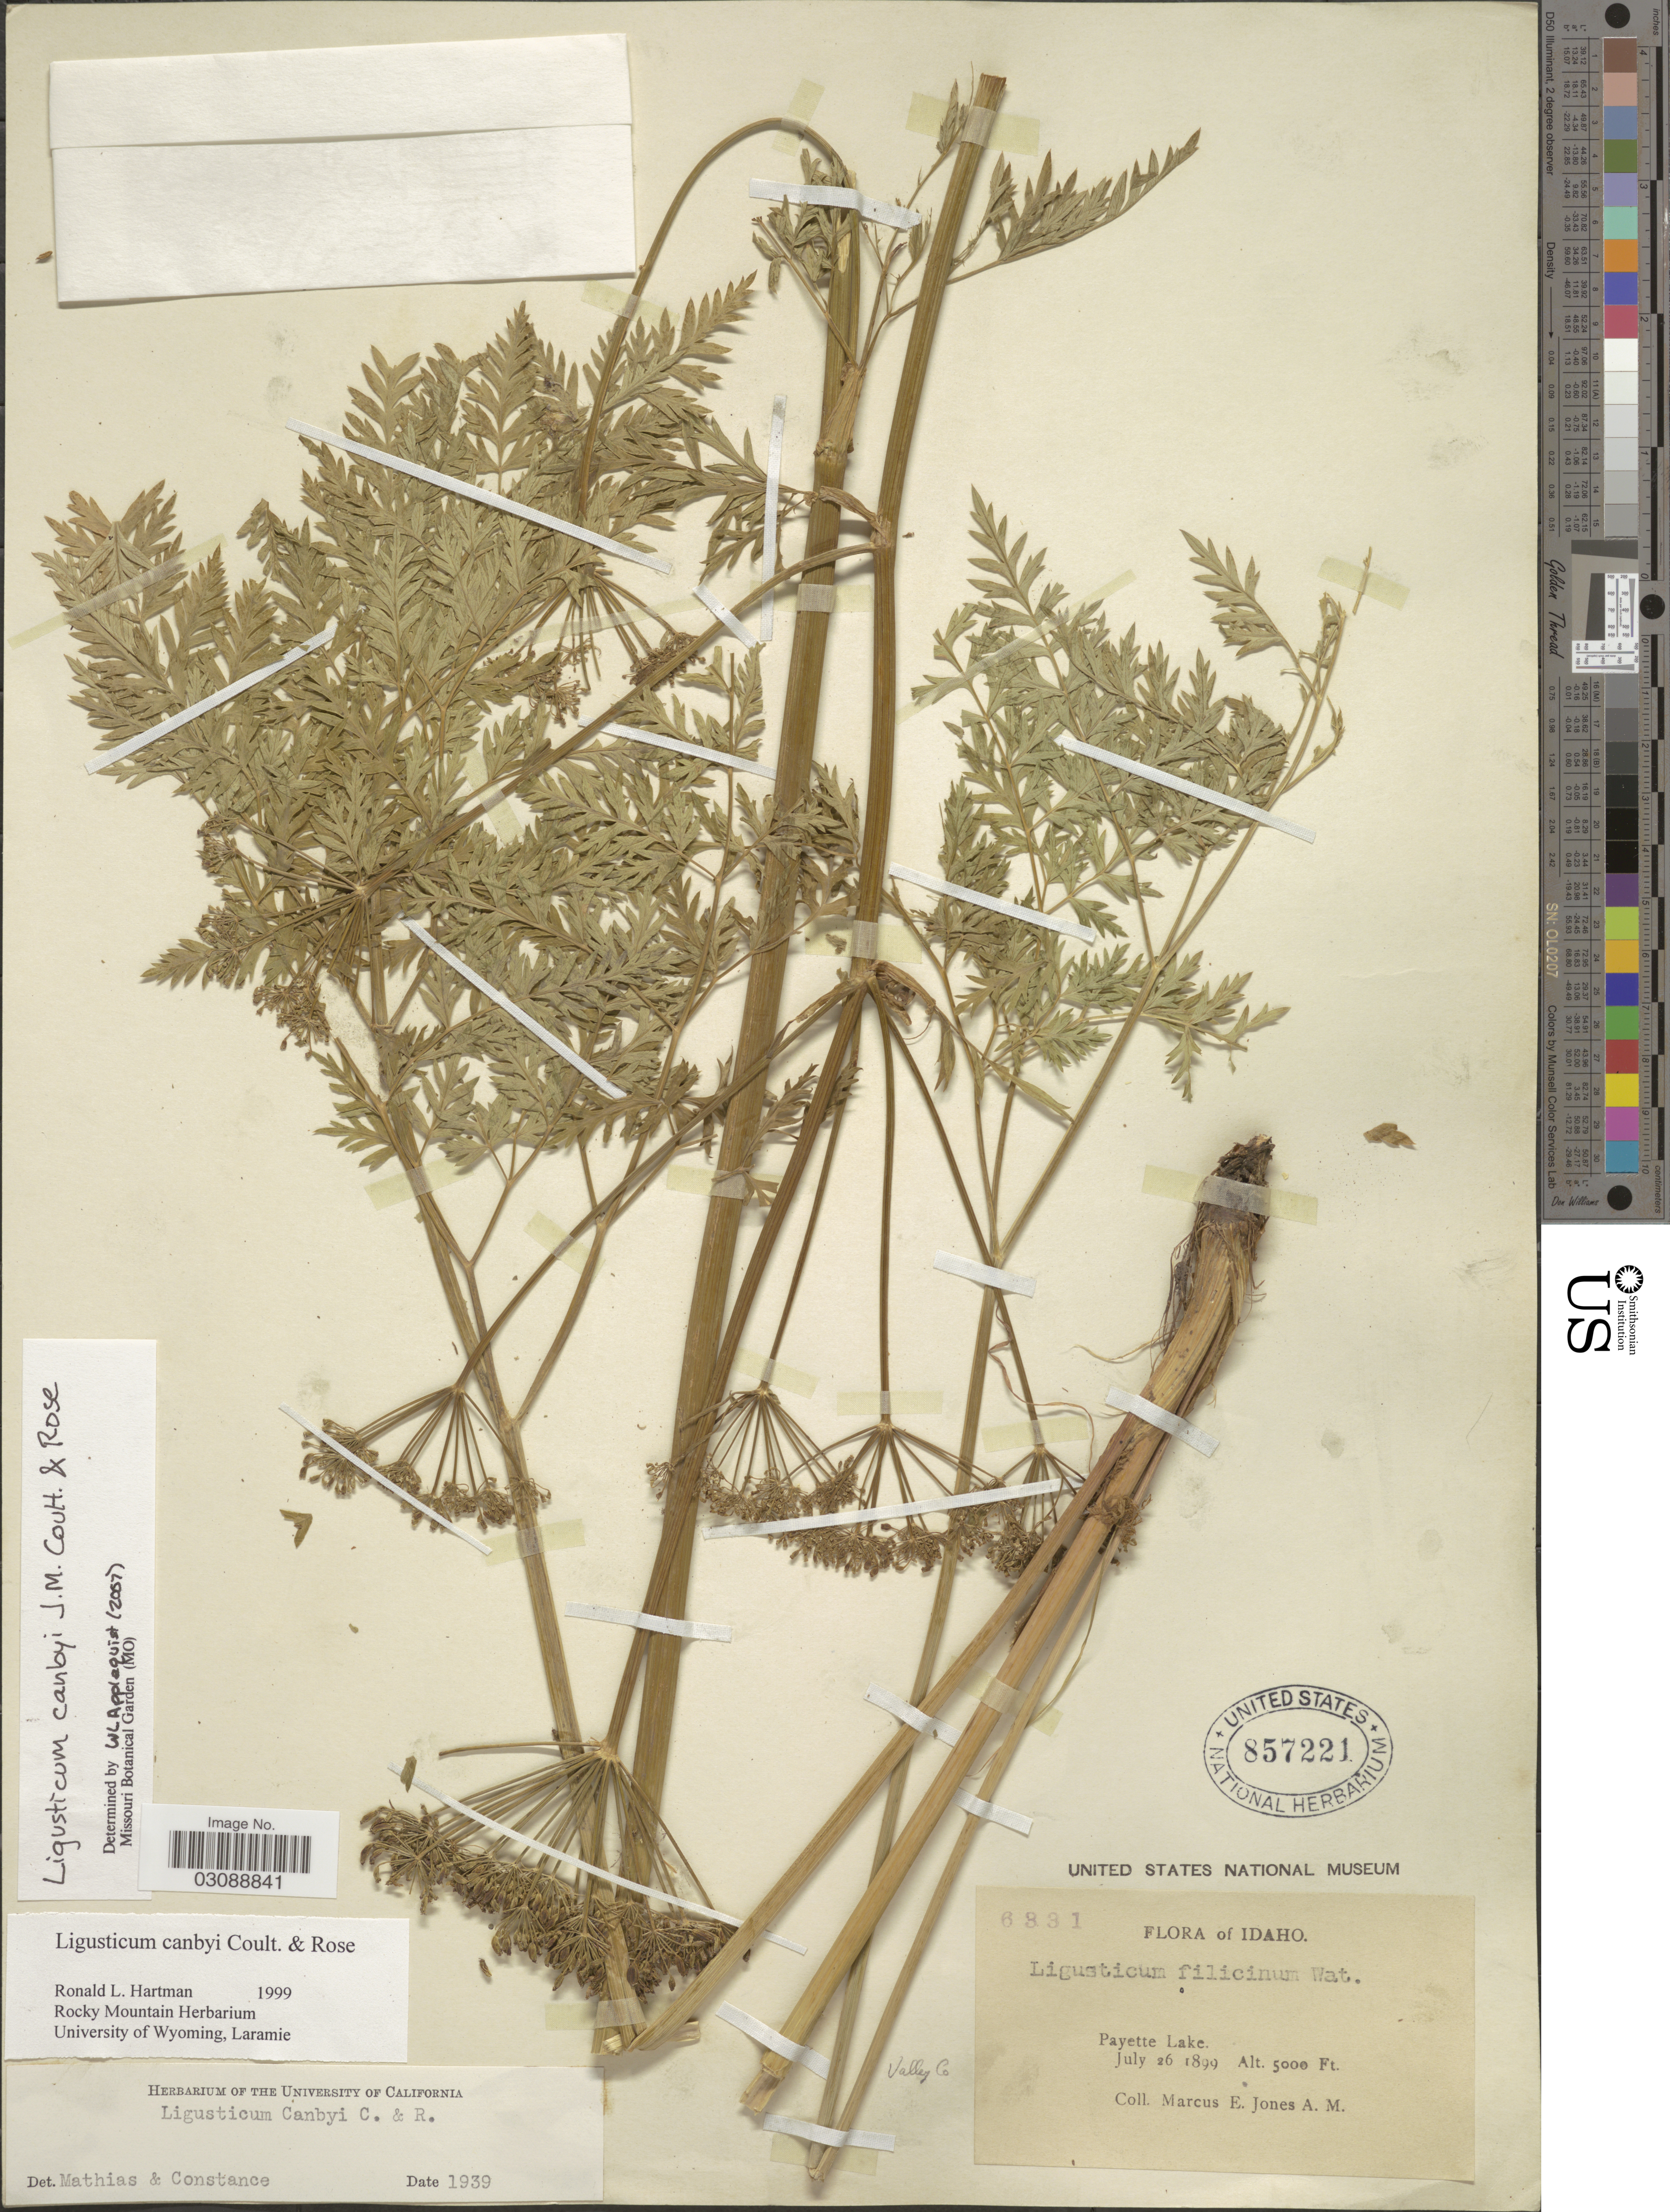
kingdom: Plantae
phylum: Tracheophyta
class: Magnoliopsida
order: Apiales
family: Apiaceae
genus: Ligusticum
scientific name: Ligusticum canbyi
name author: J.M. Coult. & Rose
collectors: M. E. Jones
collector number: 6331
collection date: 1899-07-26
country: United States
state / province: Idaho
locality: Payette Lake. Valley Co.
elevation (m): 1524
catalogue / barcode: US 857221